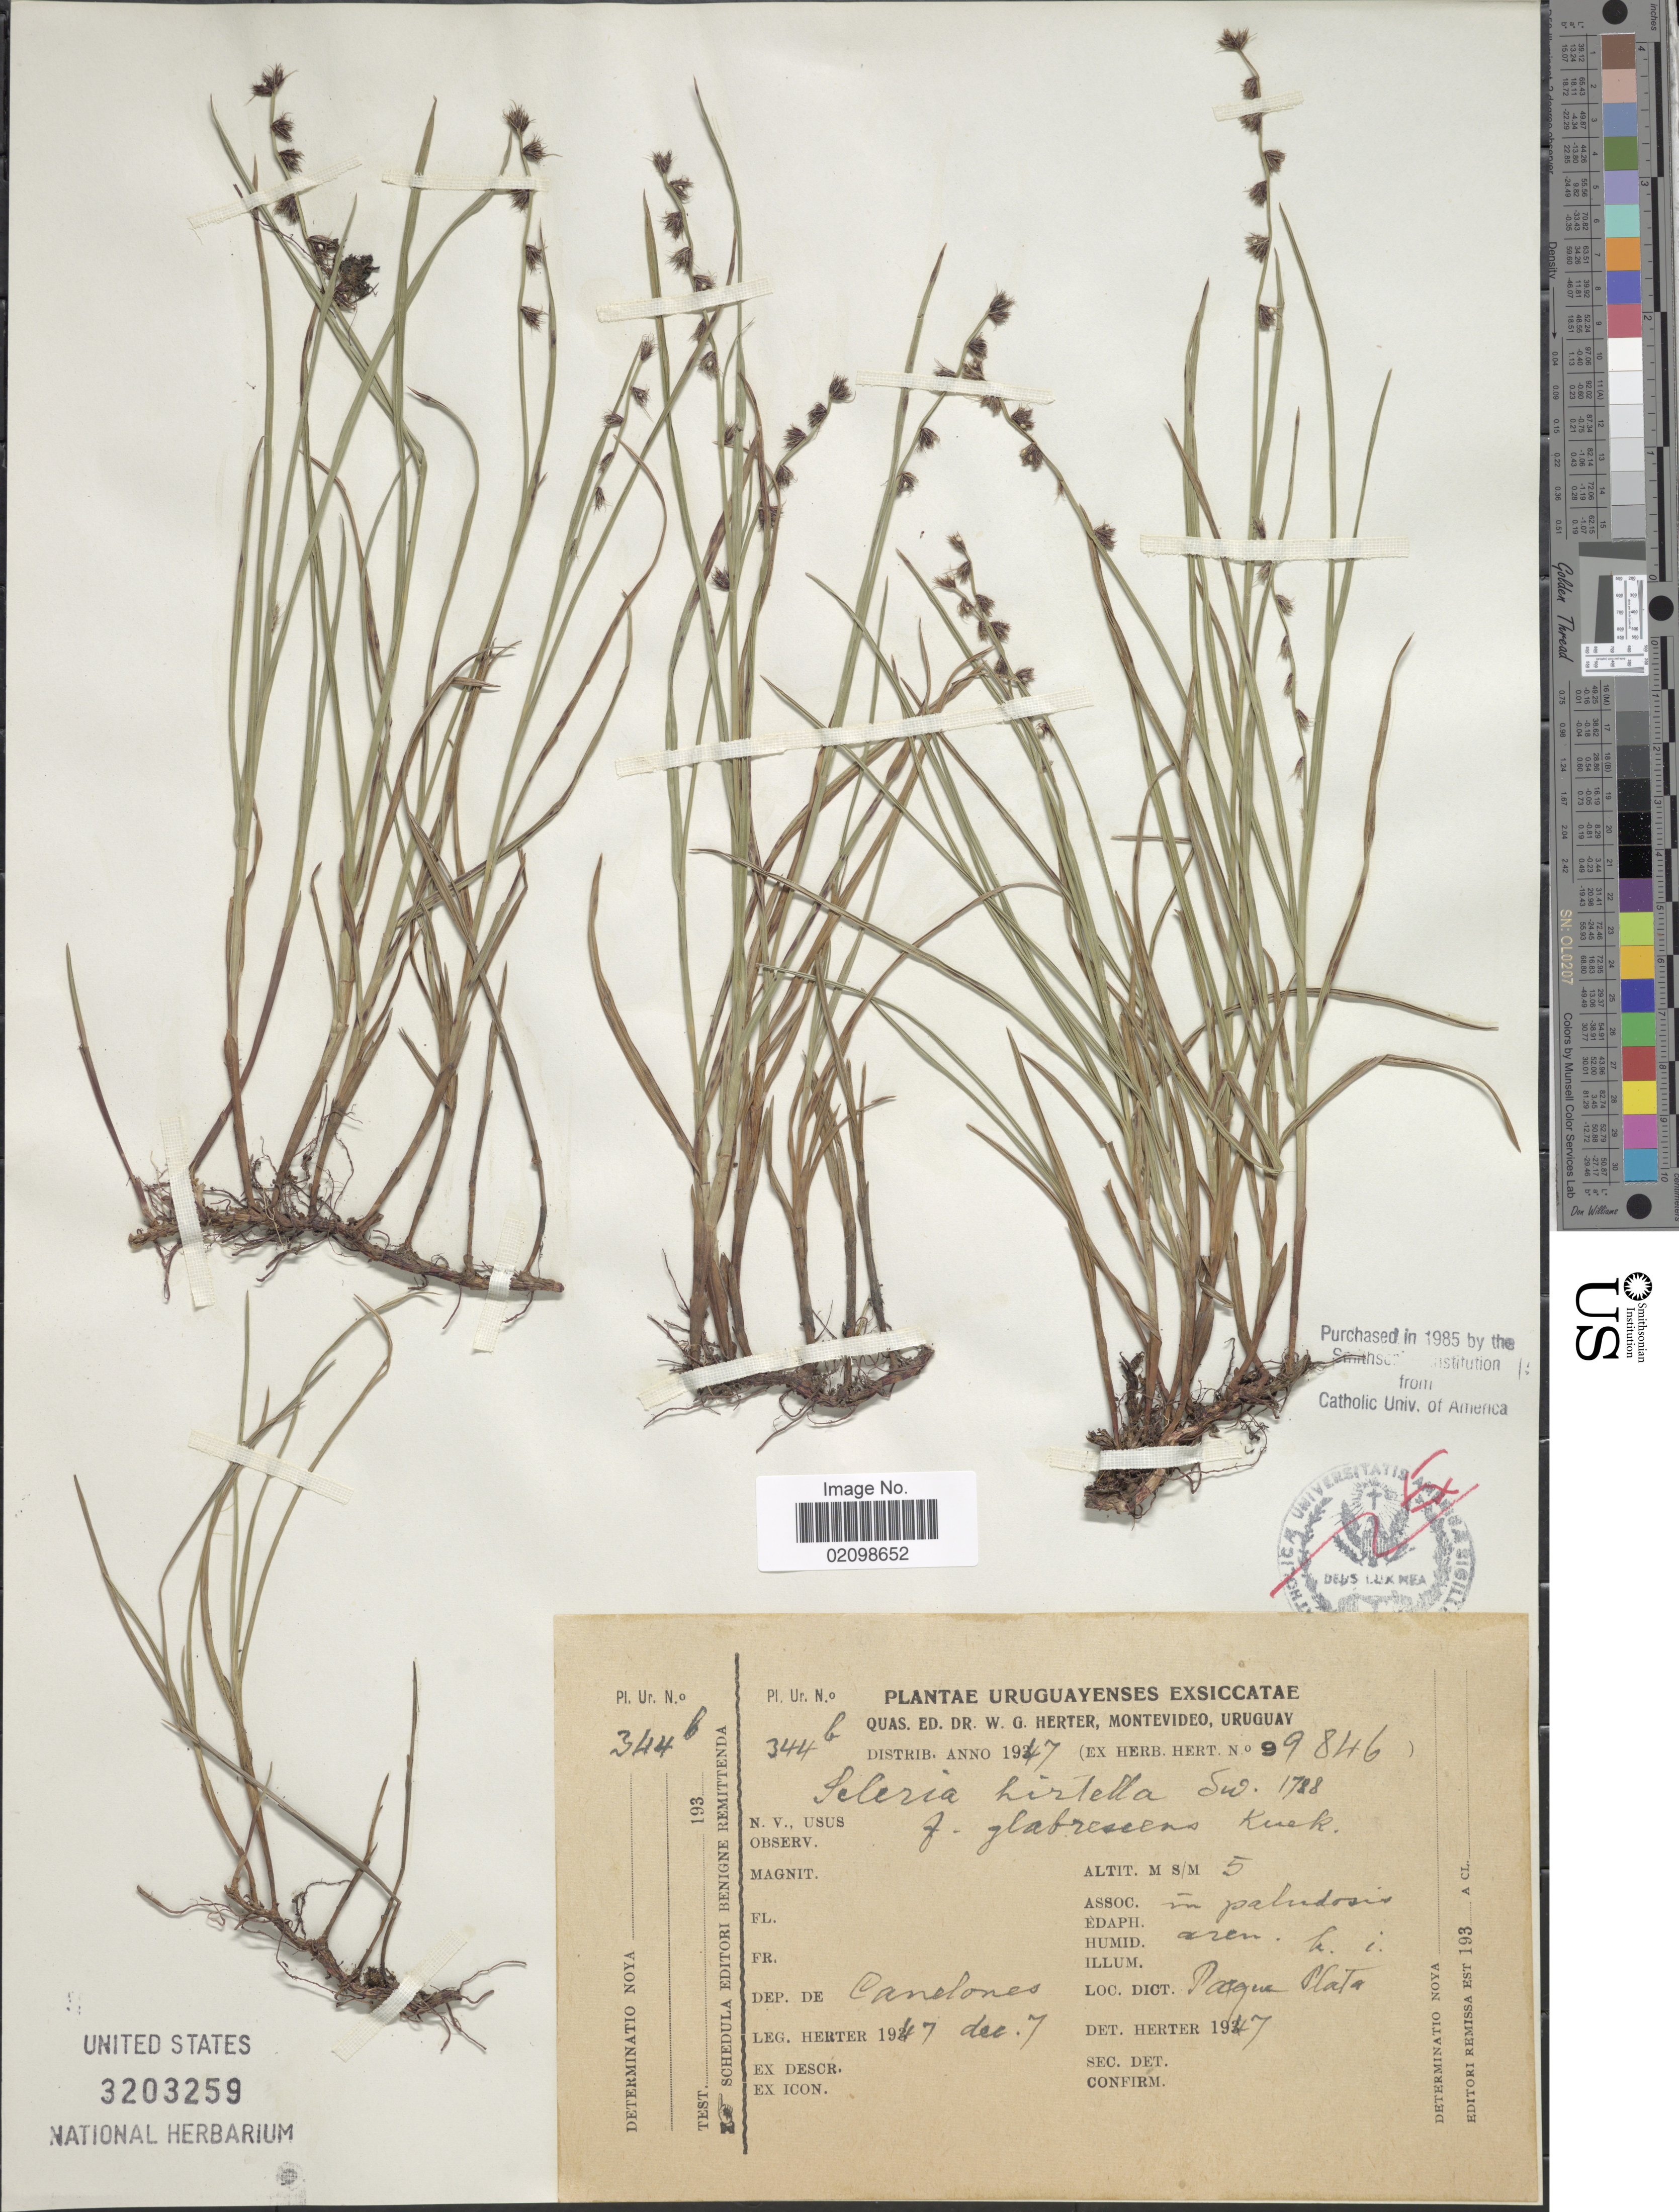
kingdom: Plantae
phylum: Tracheophyta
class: Liliopsida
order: Poales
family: Cyperaceae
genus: Scleria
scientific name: Scleria distans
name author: Poir.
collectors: W. G. Herter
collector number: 344b/99846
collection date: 1947-12-07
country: Uruguay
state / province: Canelones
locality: Dep. de Canelones, Parque Plata.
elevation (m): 5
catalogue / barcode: US 3203259